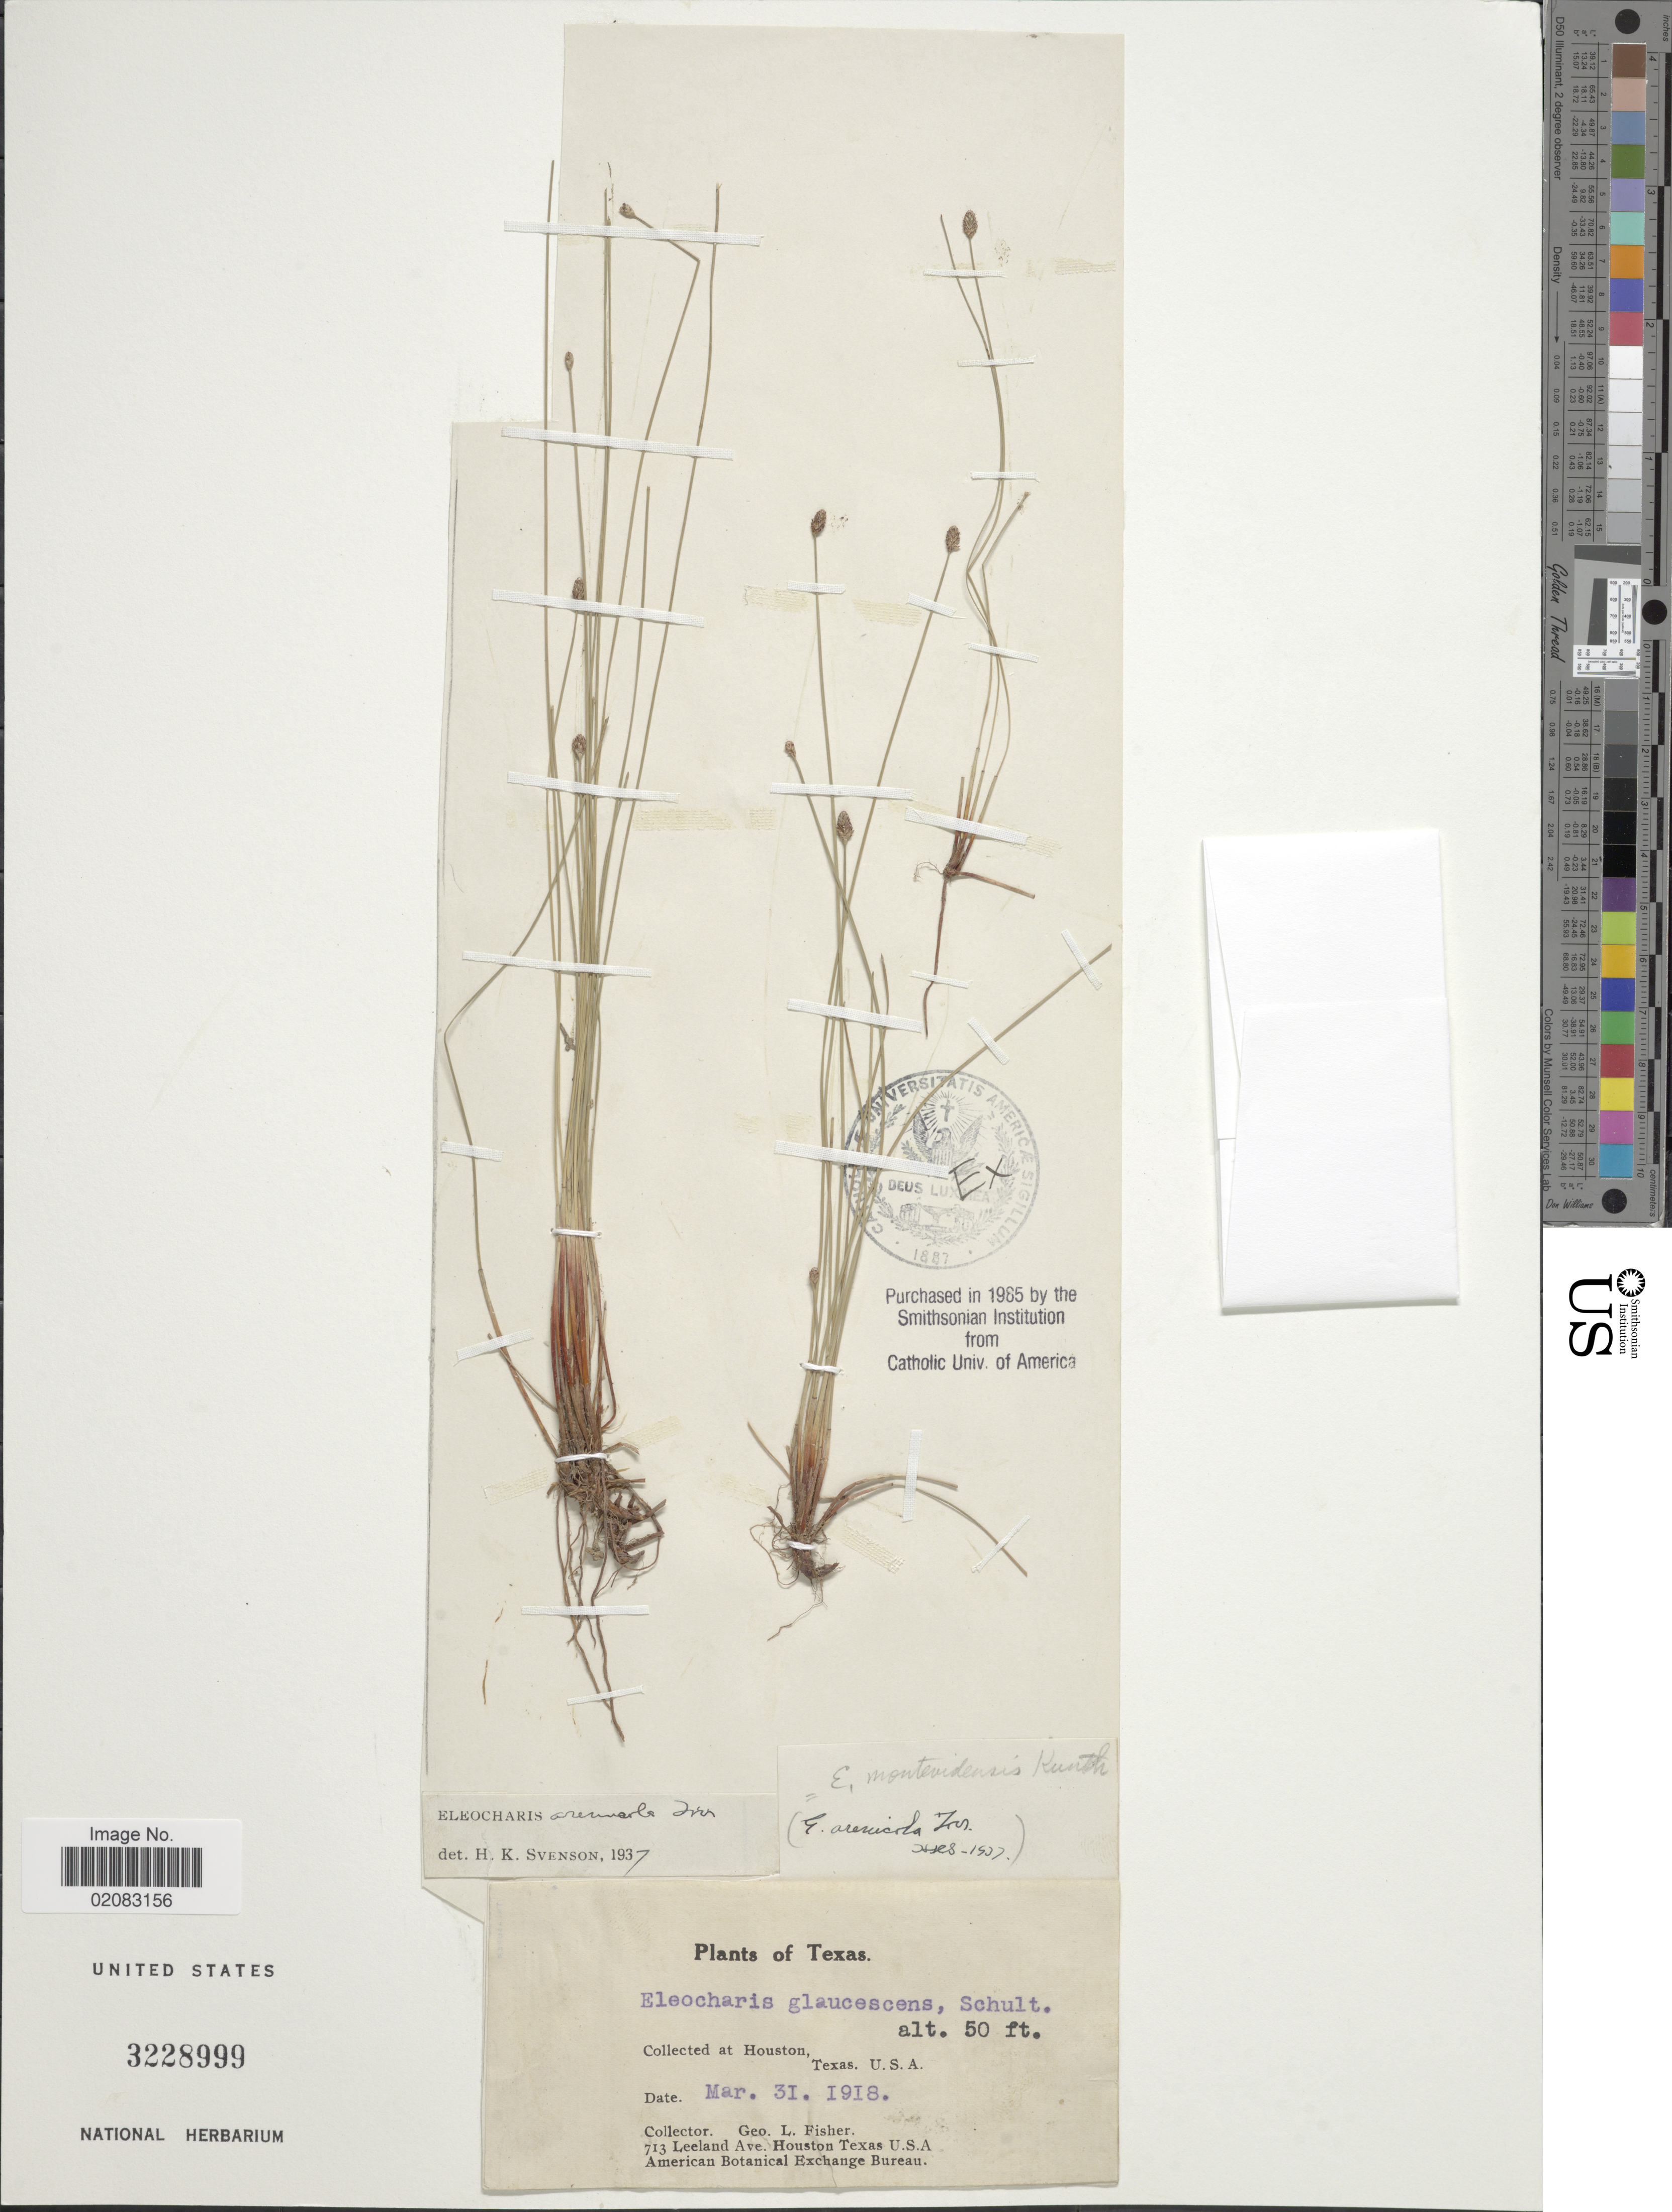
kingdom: Plantae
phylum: Tracheophyta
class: Liliopsida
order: Poales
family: Cyperaceae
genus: Eleocharis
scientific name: Eleocharis montevidensis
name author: Kunth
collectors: G. L. Fisher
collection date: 1918-03-31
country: United States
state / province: Texas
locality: Houston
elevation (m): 15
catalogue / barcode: US 3228999